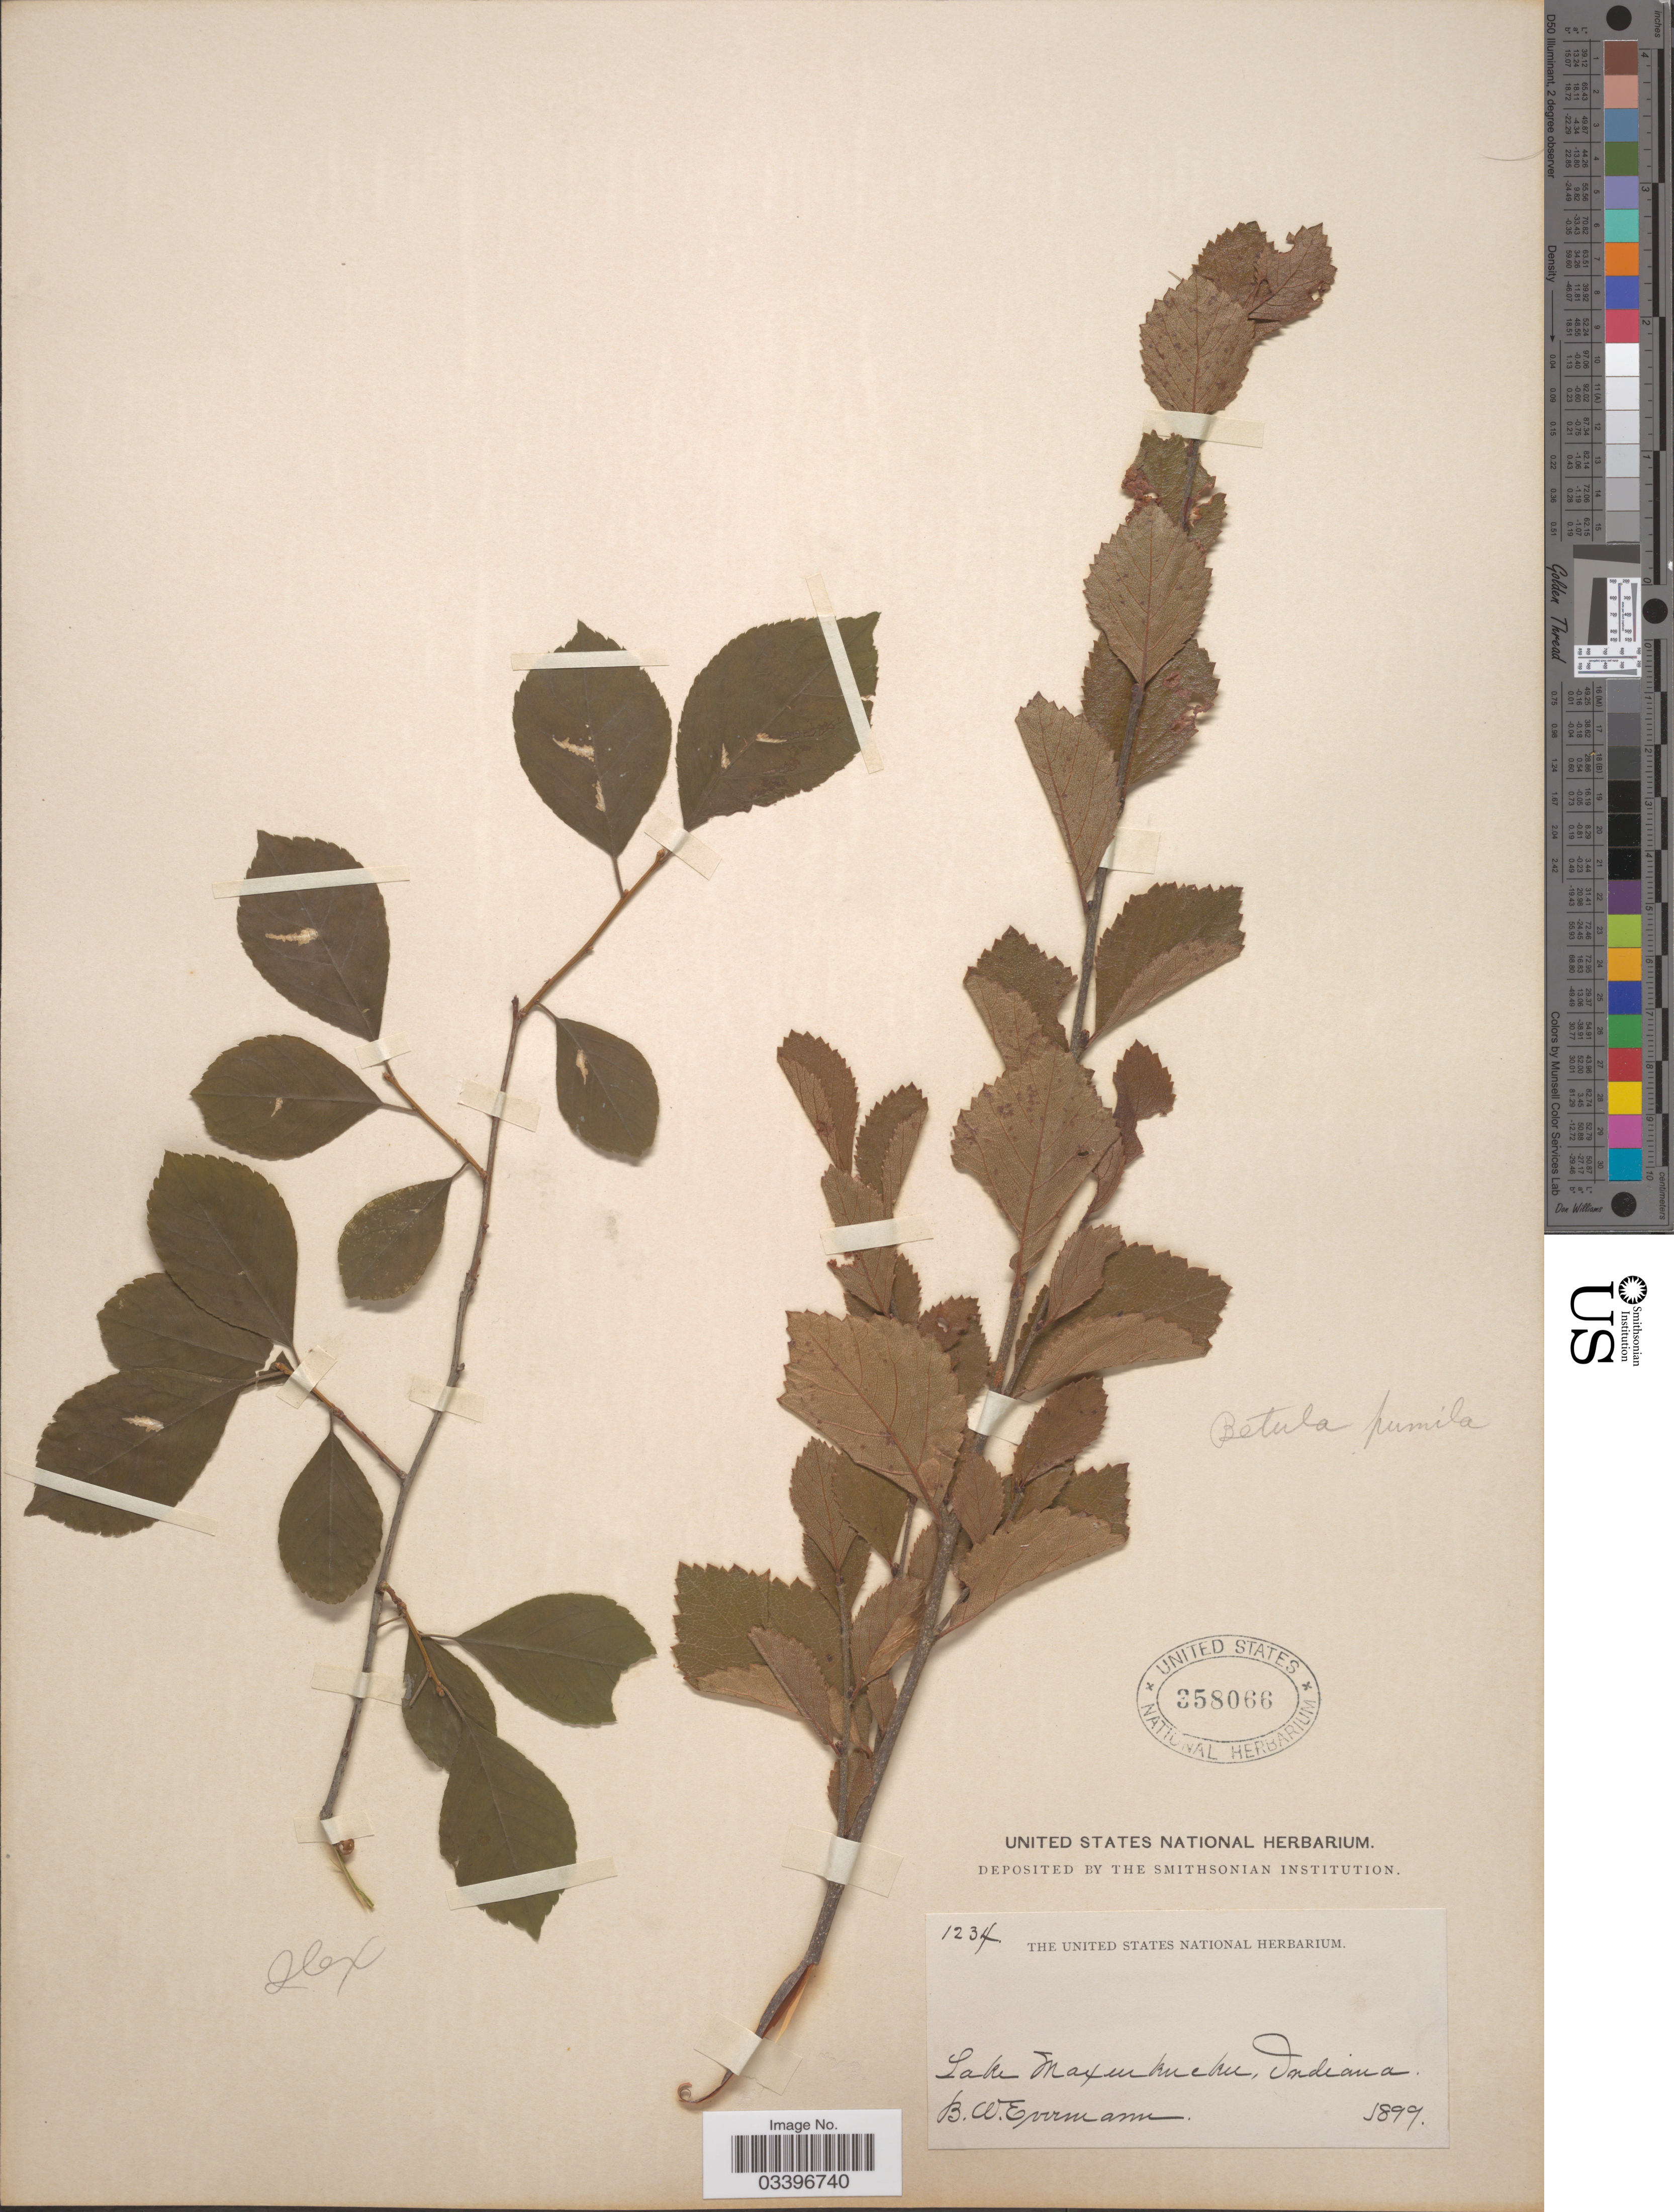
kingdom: Plantae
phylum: Tracheophyta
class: Magnoliopsida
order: Fagales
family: Betulaceae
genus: Betula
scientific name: Betula pumila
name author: L.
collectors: B. W. Evermann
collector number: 1234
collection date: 1899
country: United States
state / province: Indiana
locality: Lake Maxinkuckee.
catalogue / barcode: US 358066